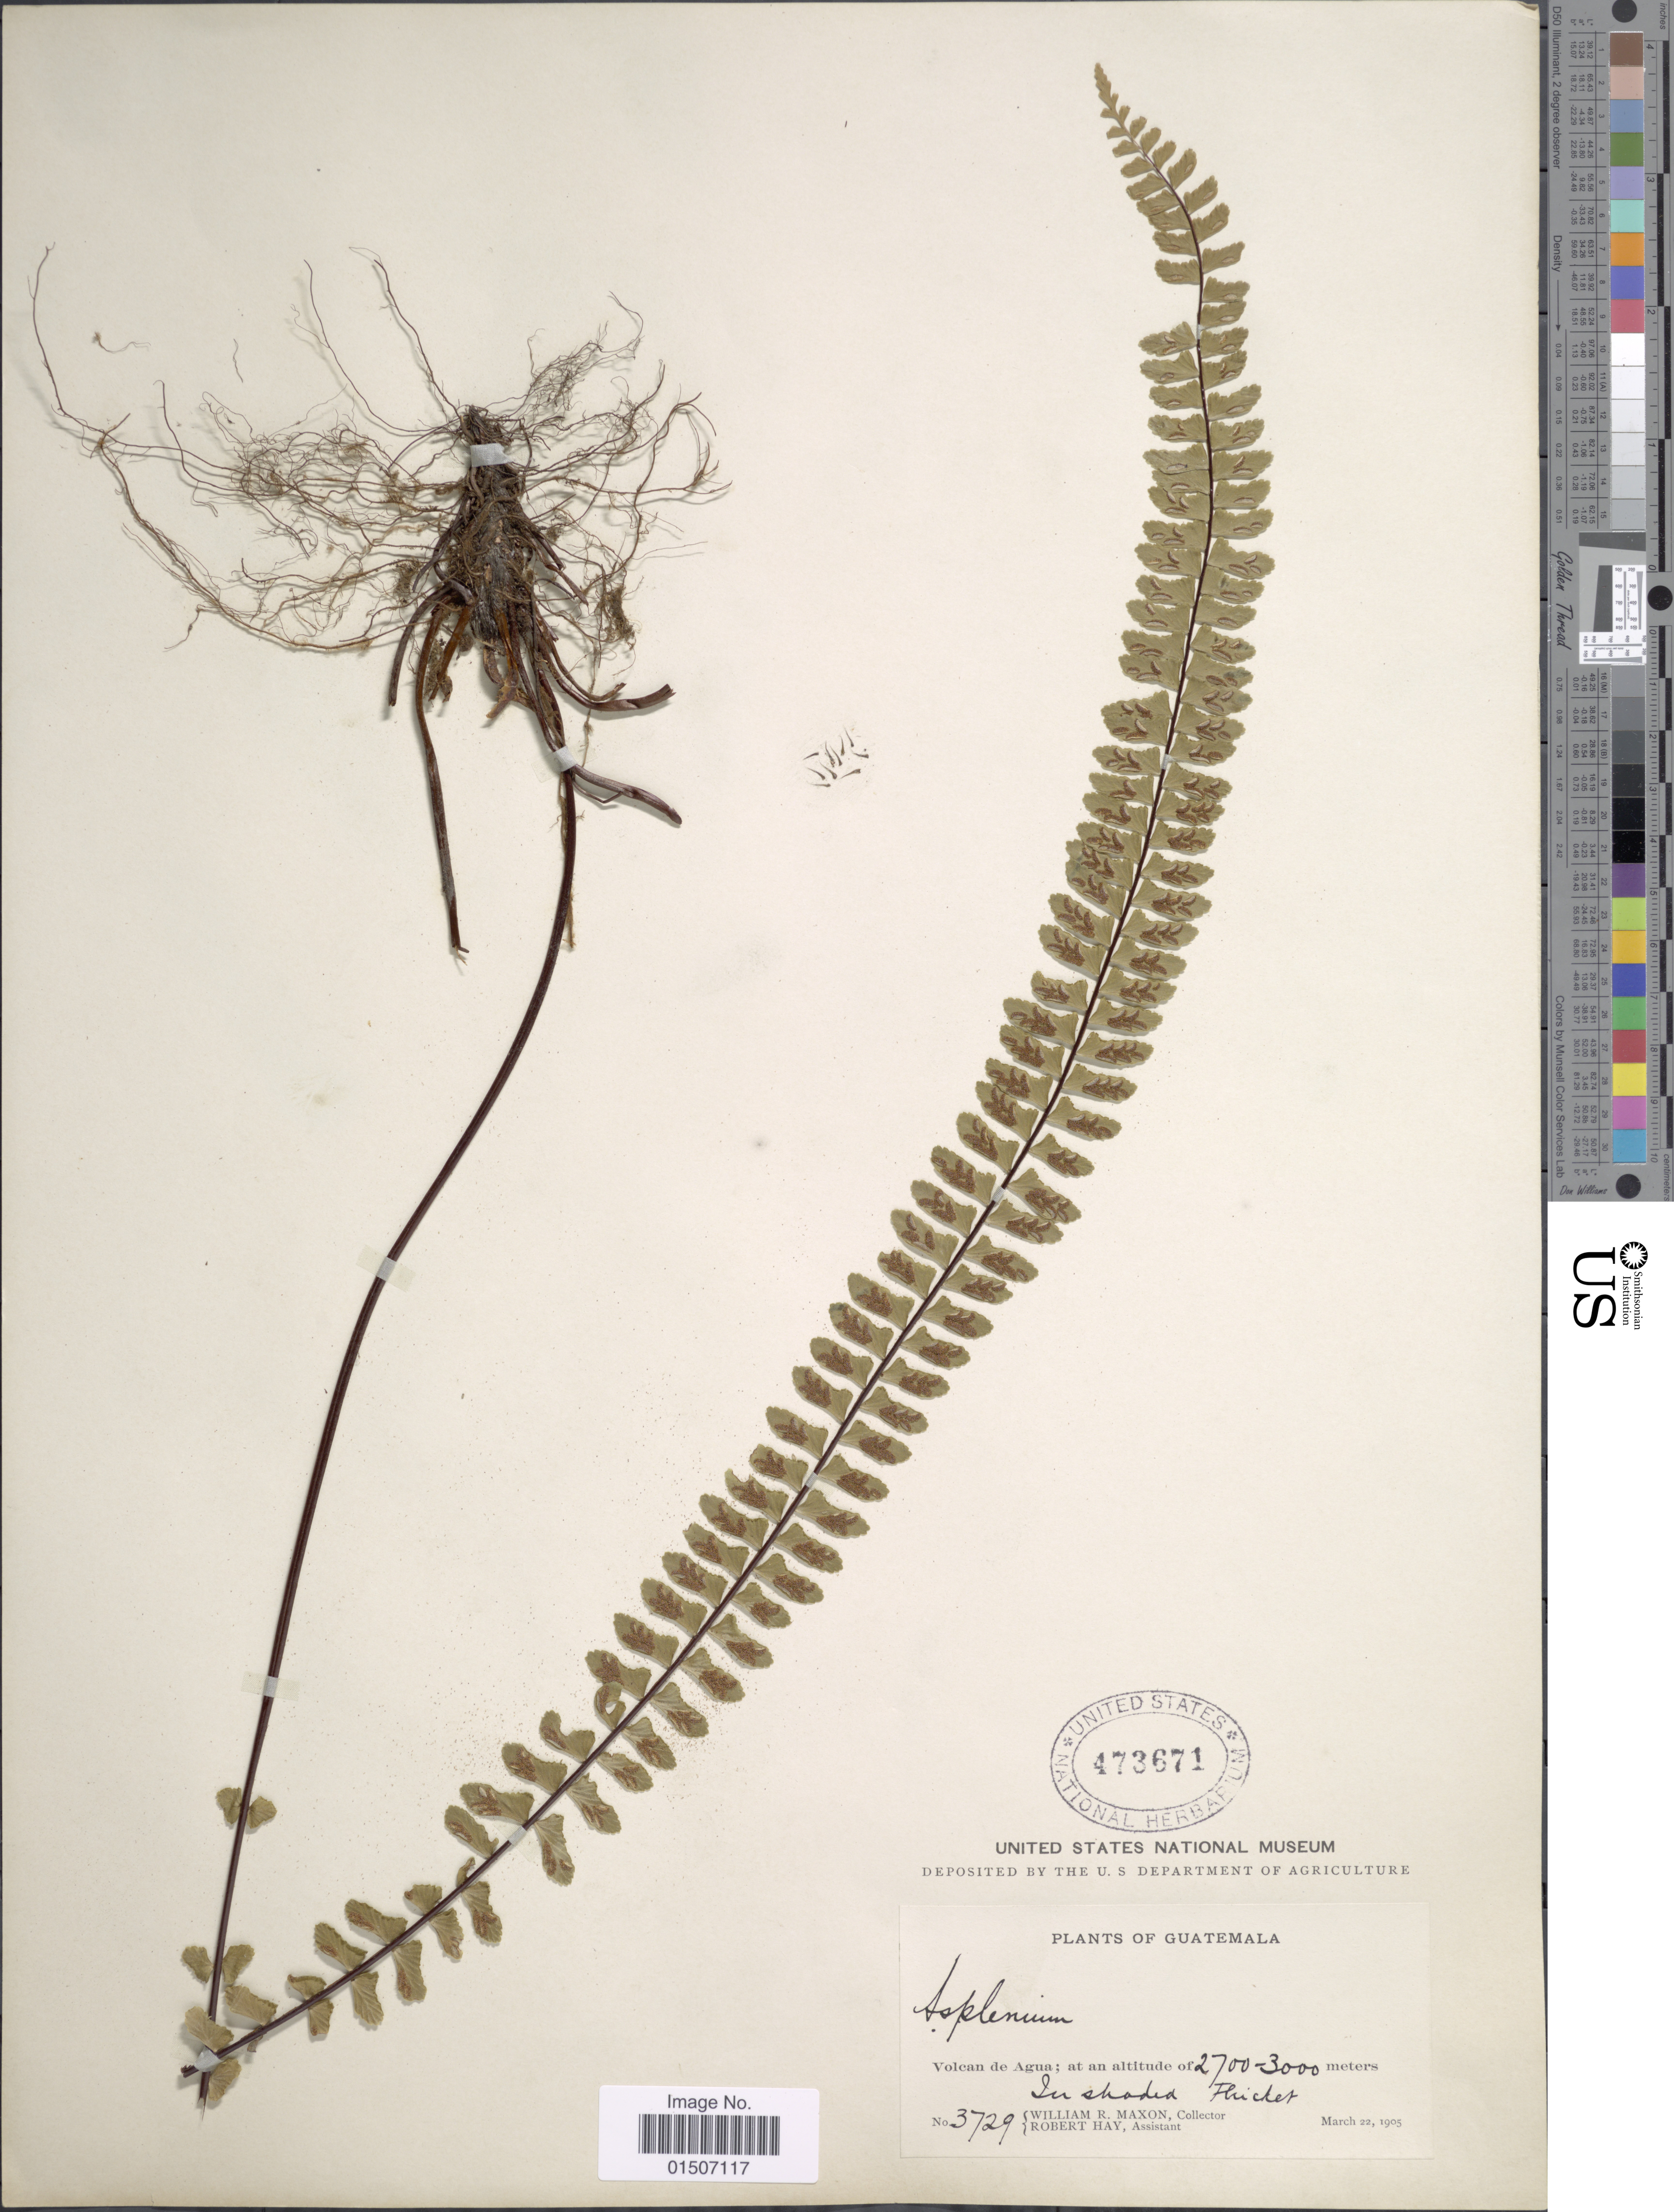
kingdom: Plantae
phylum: Tracheophyta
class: Polypodiopsida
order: Polypodiales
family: Aspleniaceae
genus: Asplenium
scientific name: Asplenium monanthes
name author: L.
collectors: W. R. Maxon & R. H. Hay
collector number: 3729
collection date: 1905-03-22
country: Guatemala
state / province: Guatemala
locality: Volcan de Agua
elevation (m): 2700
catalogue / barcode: US 473671